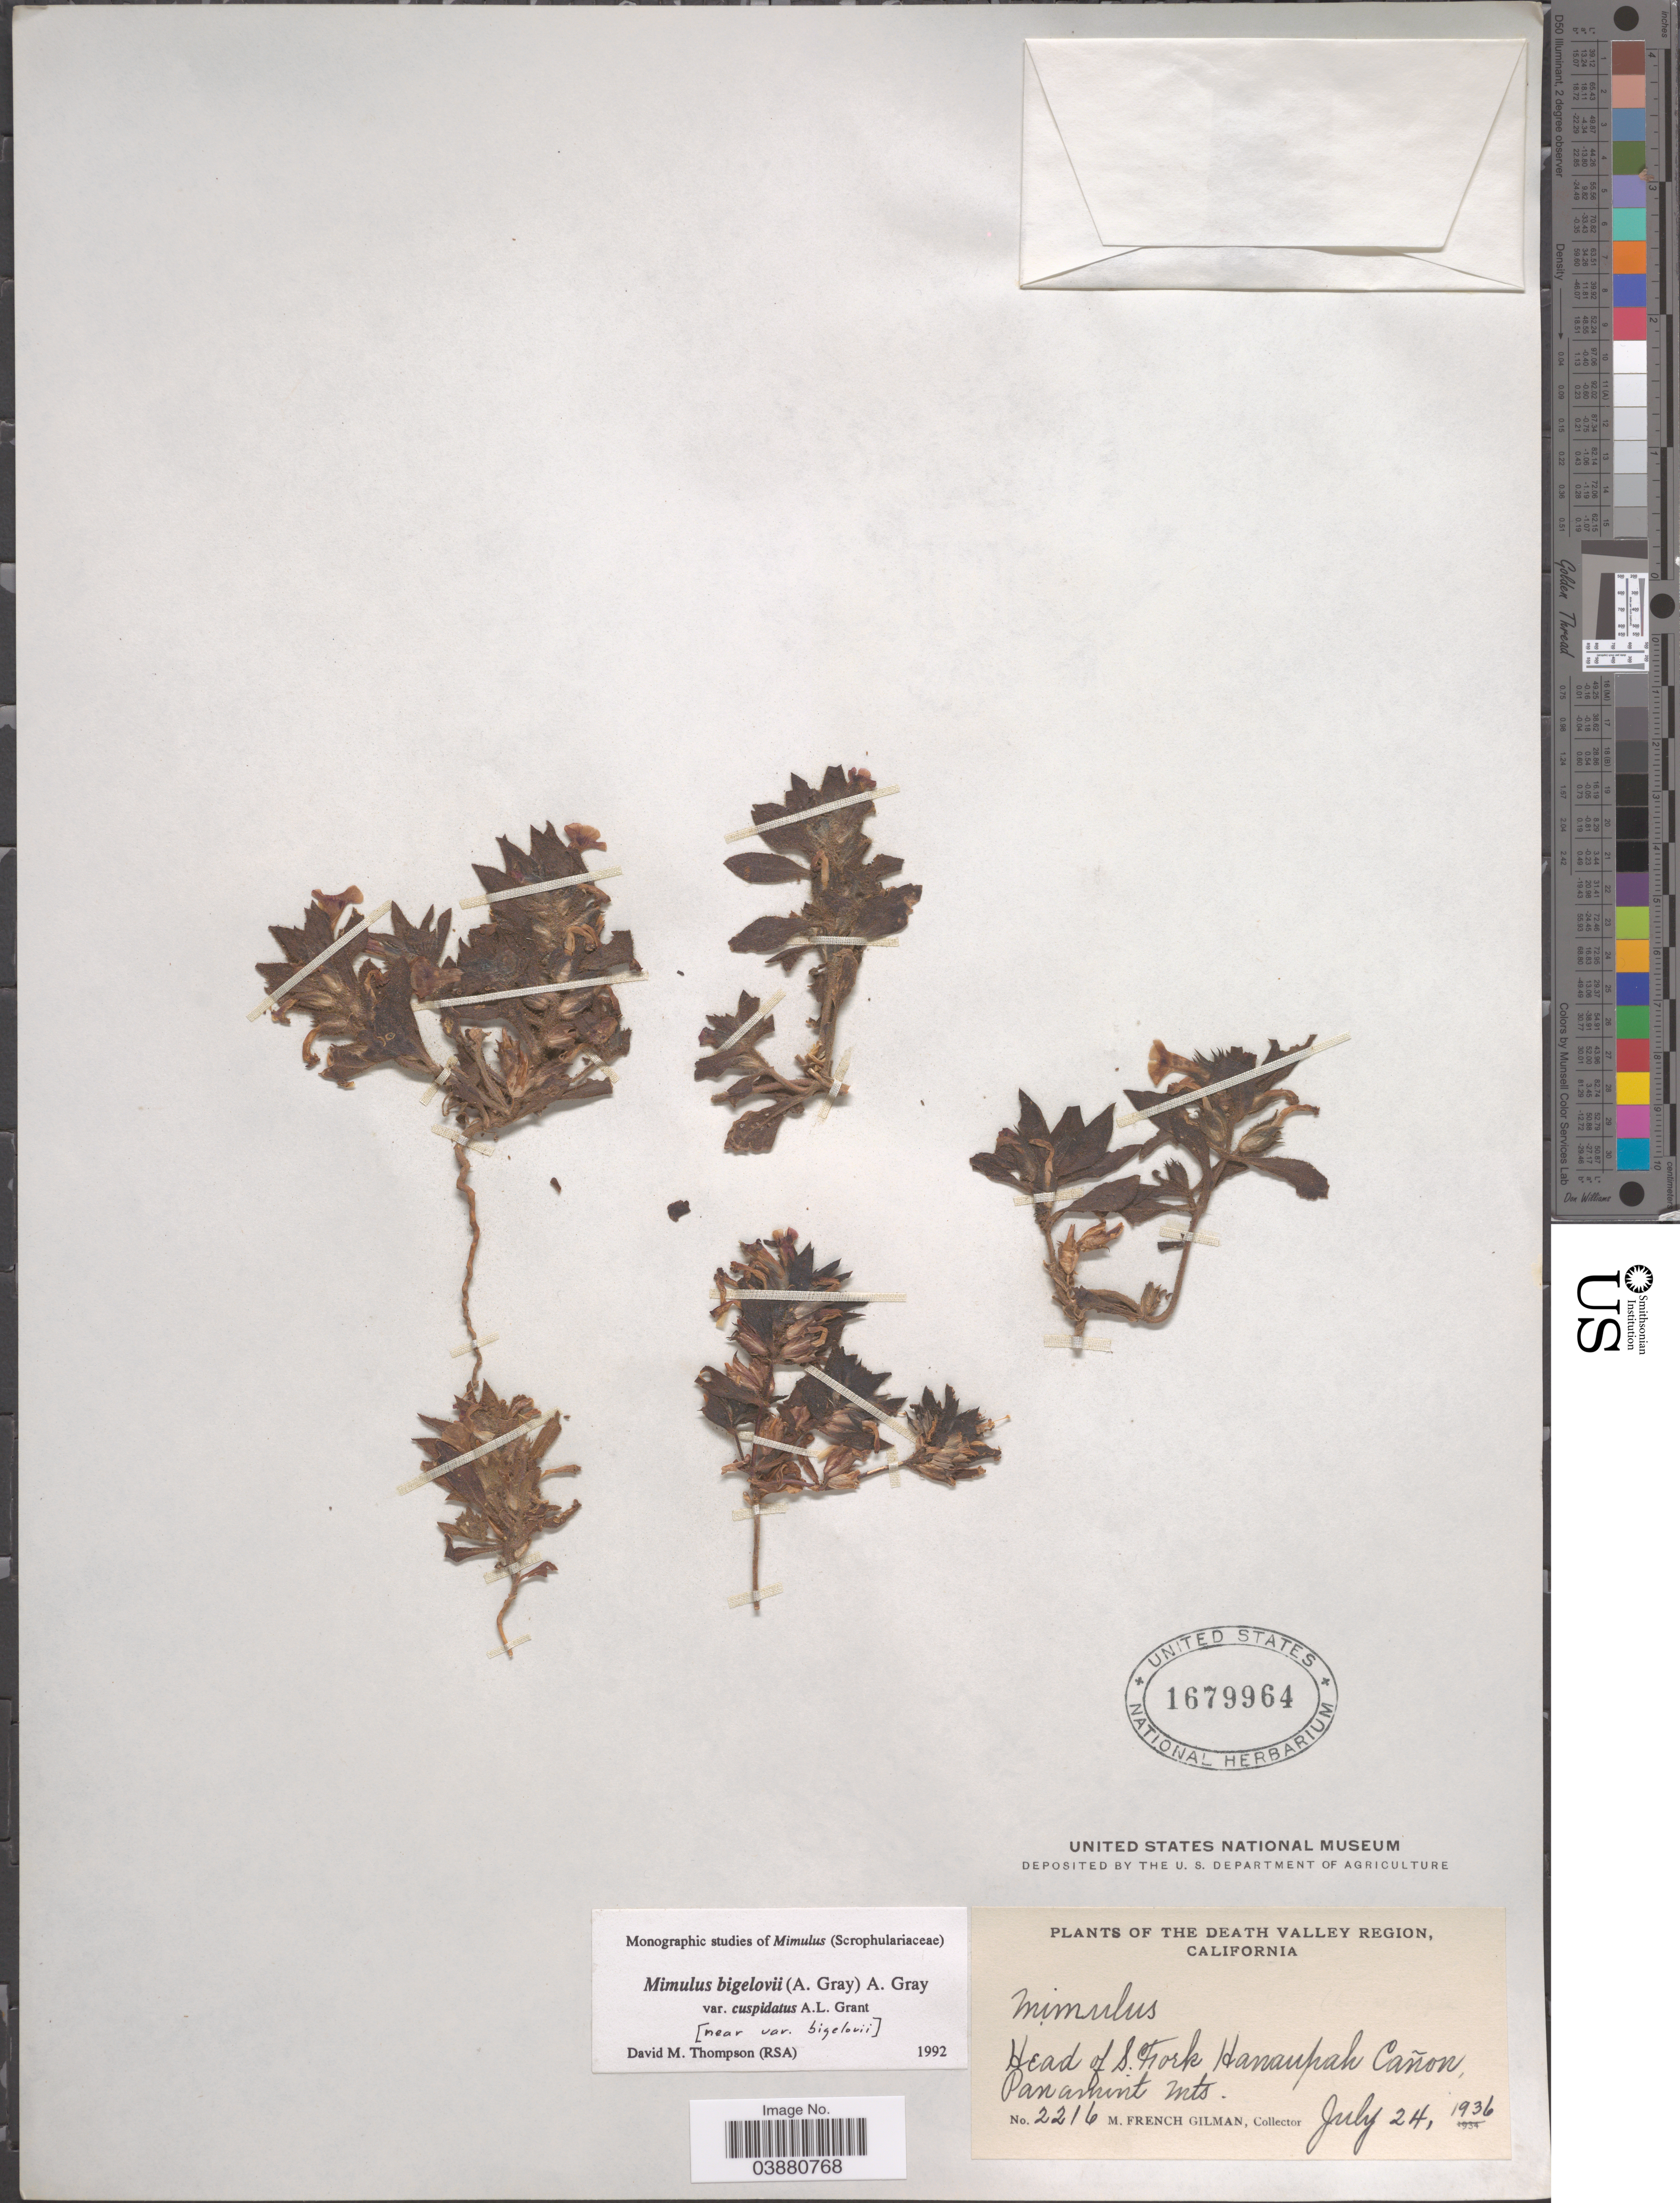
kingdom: Plantae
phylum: Tracheophyta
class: Magnoliopsida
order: Lamiales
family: Phrymaceae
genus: Mimulus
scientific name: Mimulus bigelovii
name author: (A. Gray) G.L. Nesom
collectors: M. F. Gilman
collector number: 2216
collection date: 1936-07-24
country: United States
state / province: California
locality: Death Valley Region. Head of S. Fork Hanaupah Cañon. Panamint Mts.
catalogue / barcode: US 1679964